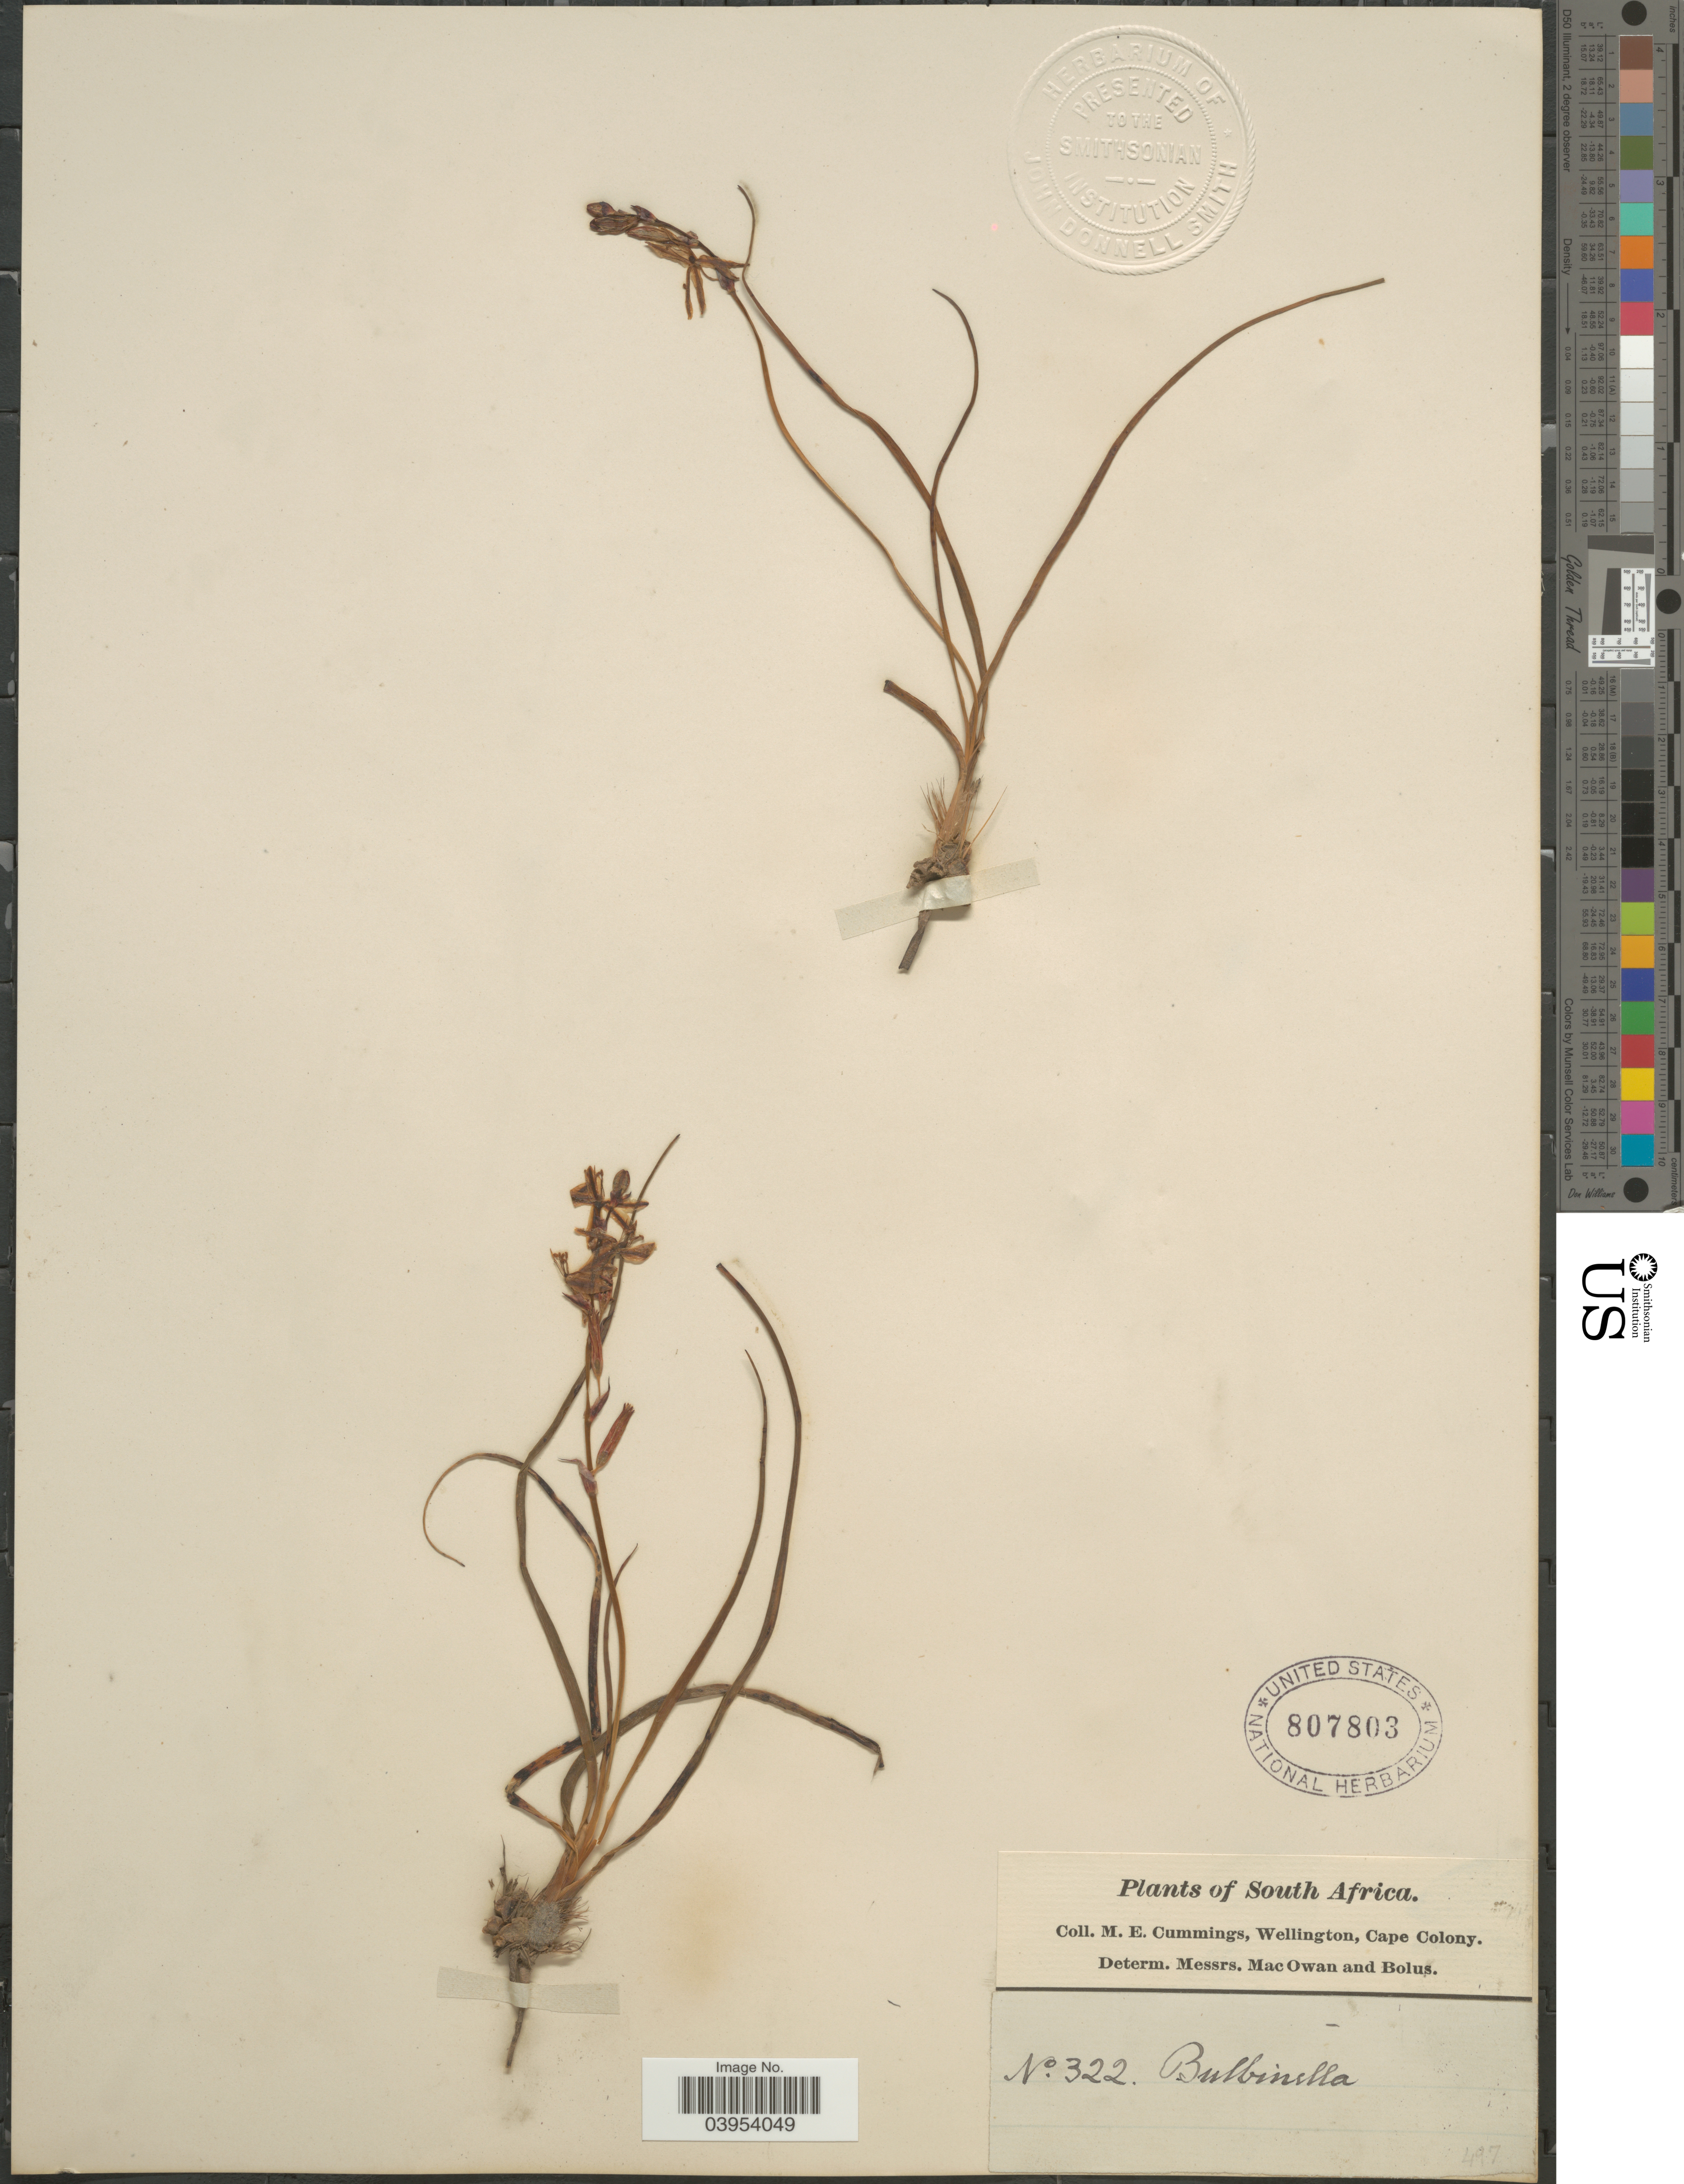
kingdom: Plantae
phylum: Tracheophyta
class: Liliopsida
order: Asparagales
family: Asphodelaceae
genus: Bulbinella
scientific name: Bulbinella sp.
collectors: M. E. Cummings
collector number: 322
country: South Africa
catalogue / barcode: US 807803